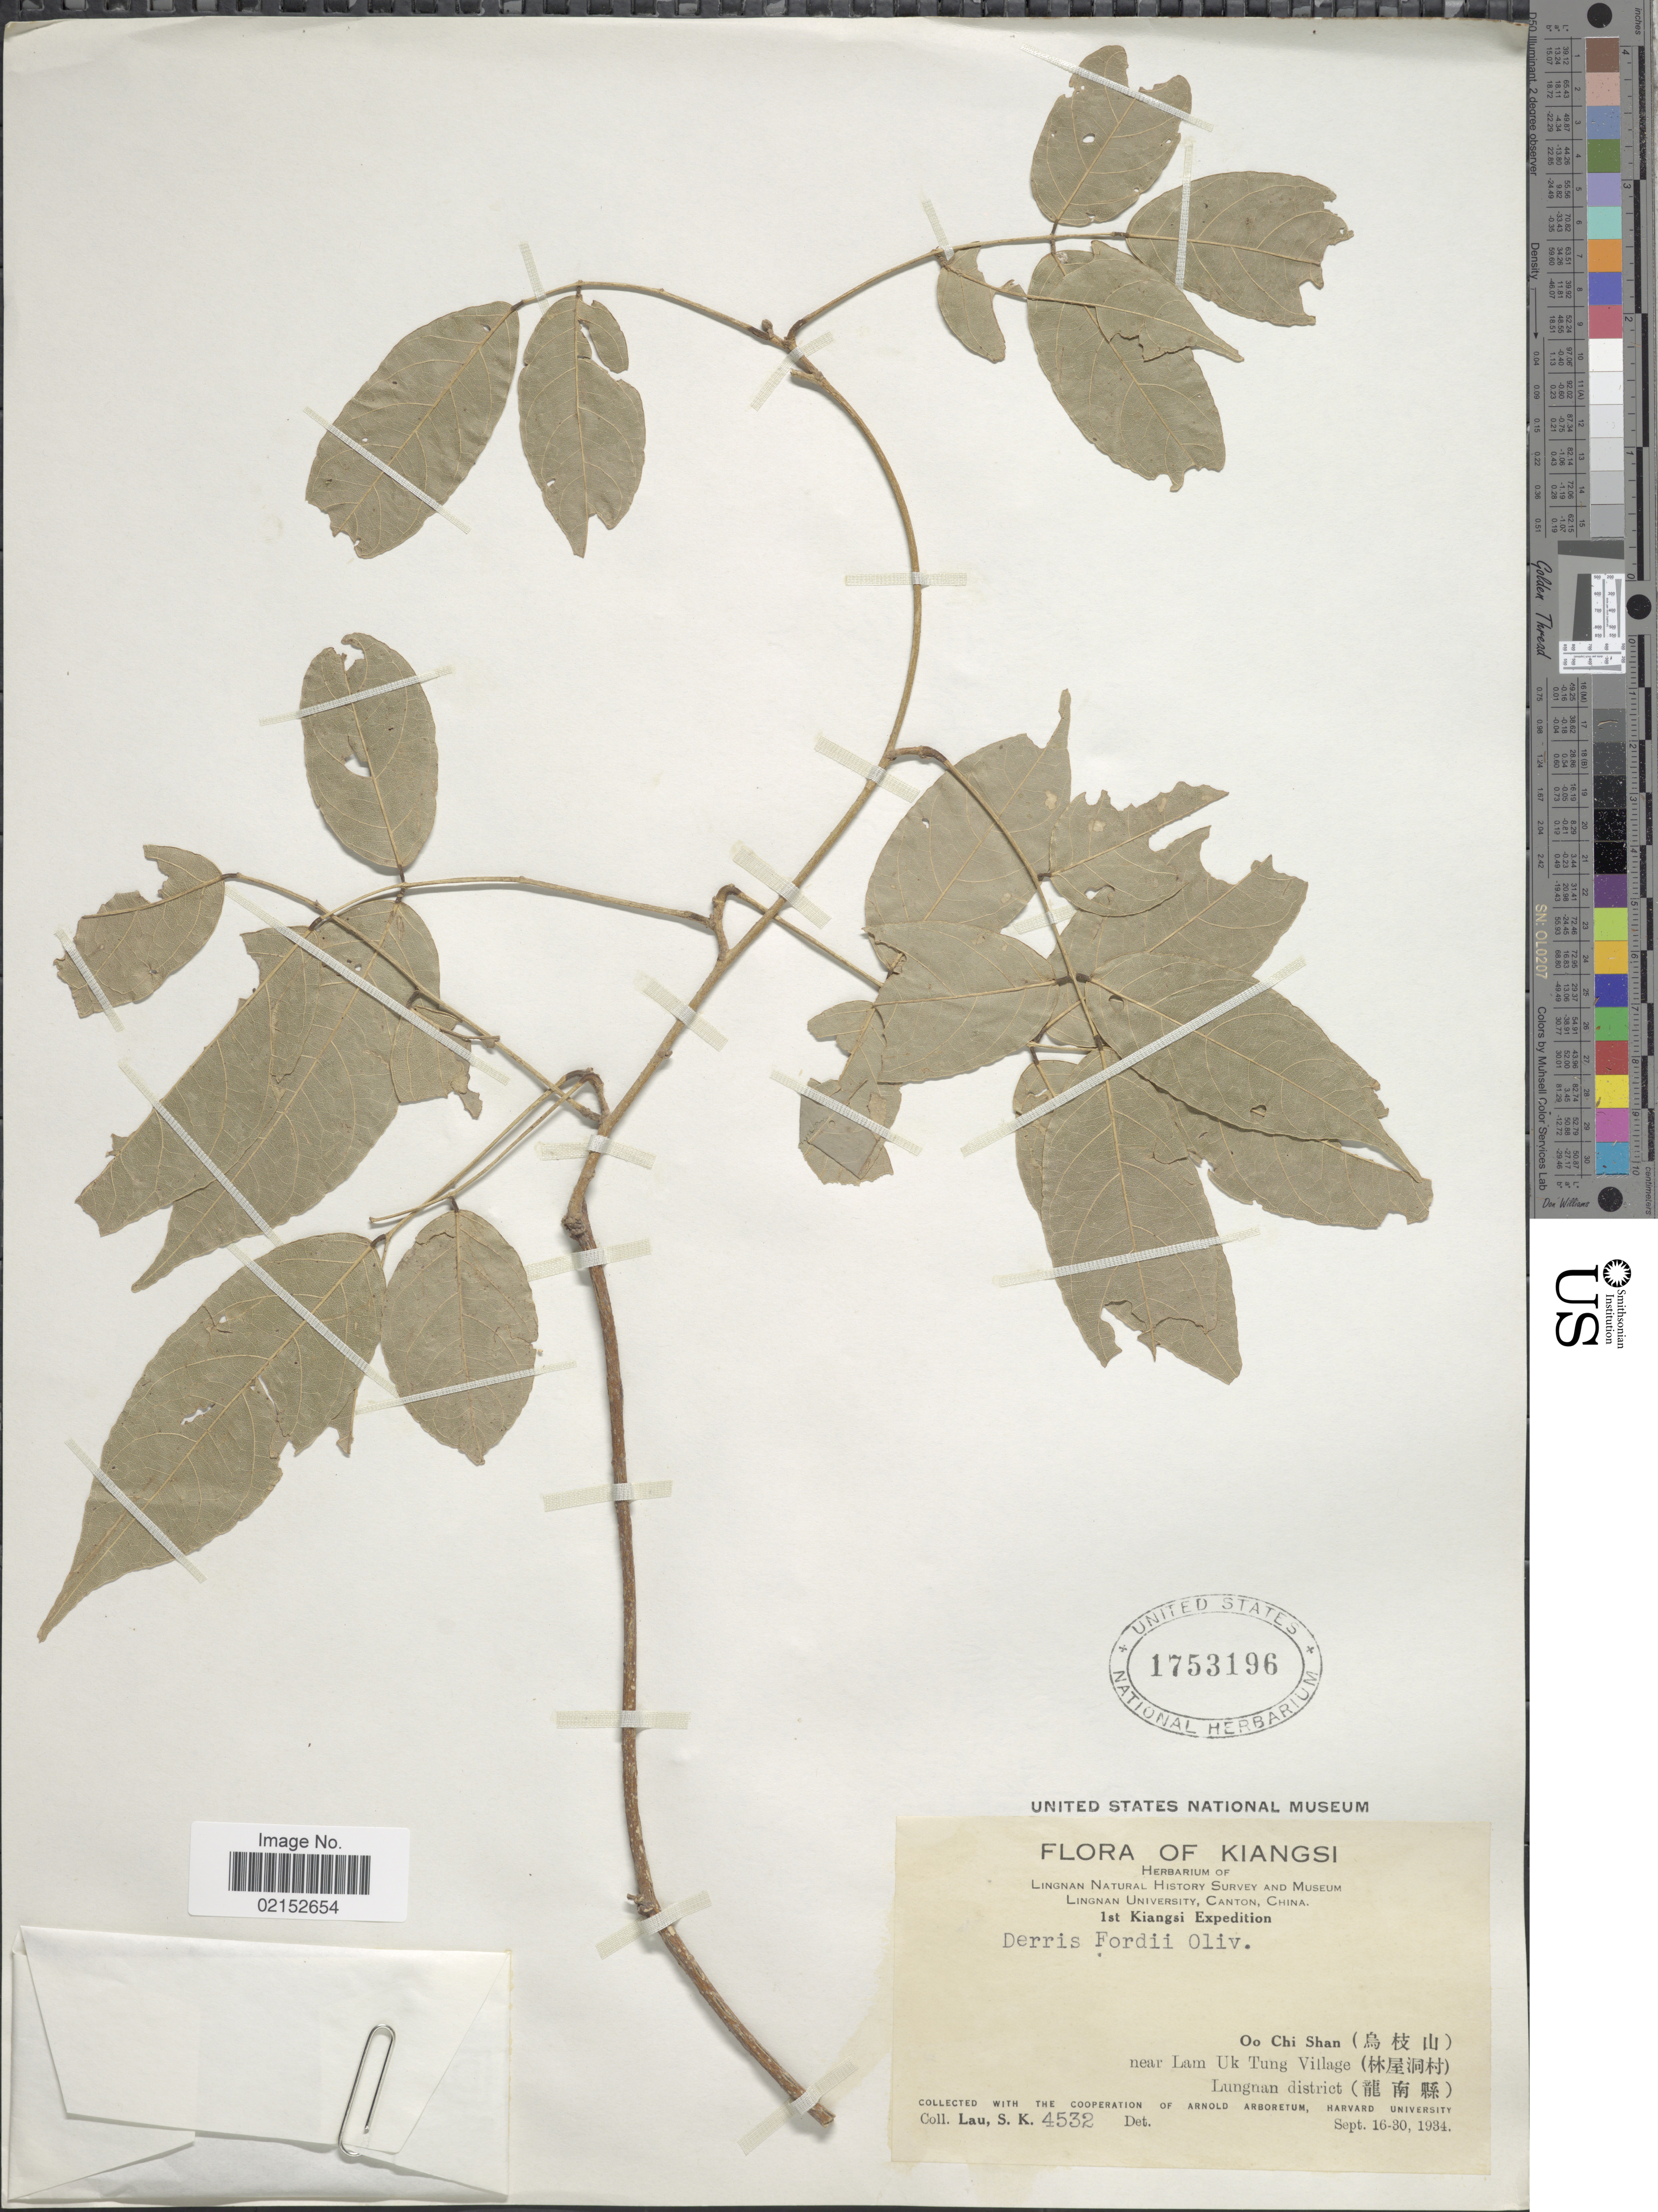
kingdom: Plantae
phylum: Tracheophyta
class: Magnoliopsida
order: Fabales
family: Fabaceae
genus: Derris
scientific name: Derris fordii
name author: Oliv.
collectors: S. K. Lau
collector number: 4532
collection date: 1934-09-16/1934-09-30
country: China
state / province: Guangxi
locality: Kiangsi. Oo Chi Shan. near Lam Uk Tung Village. Langnan district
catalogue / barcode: US 1753196